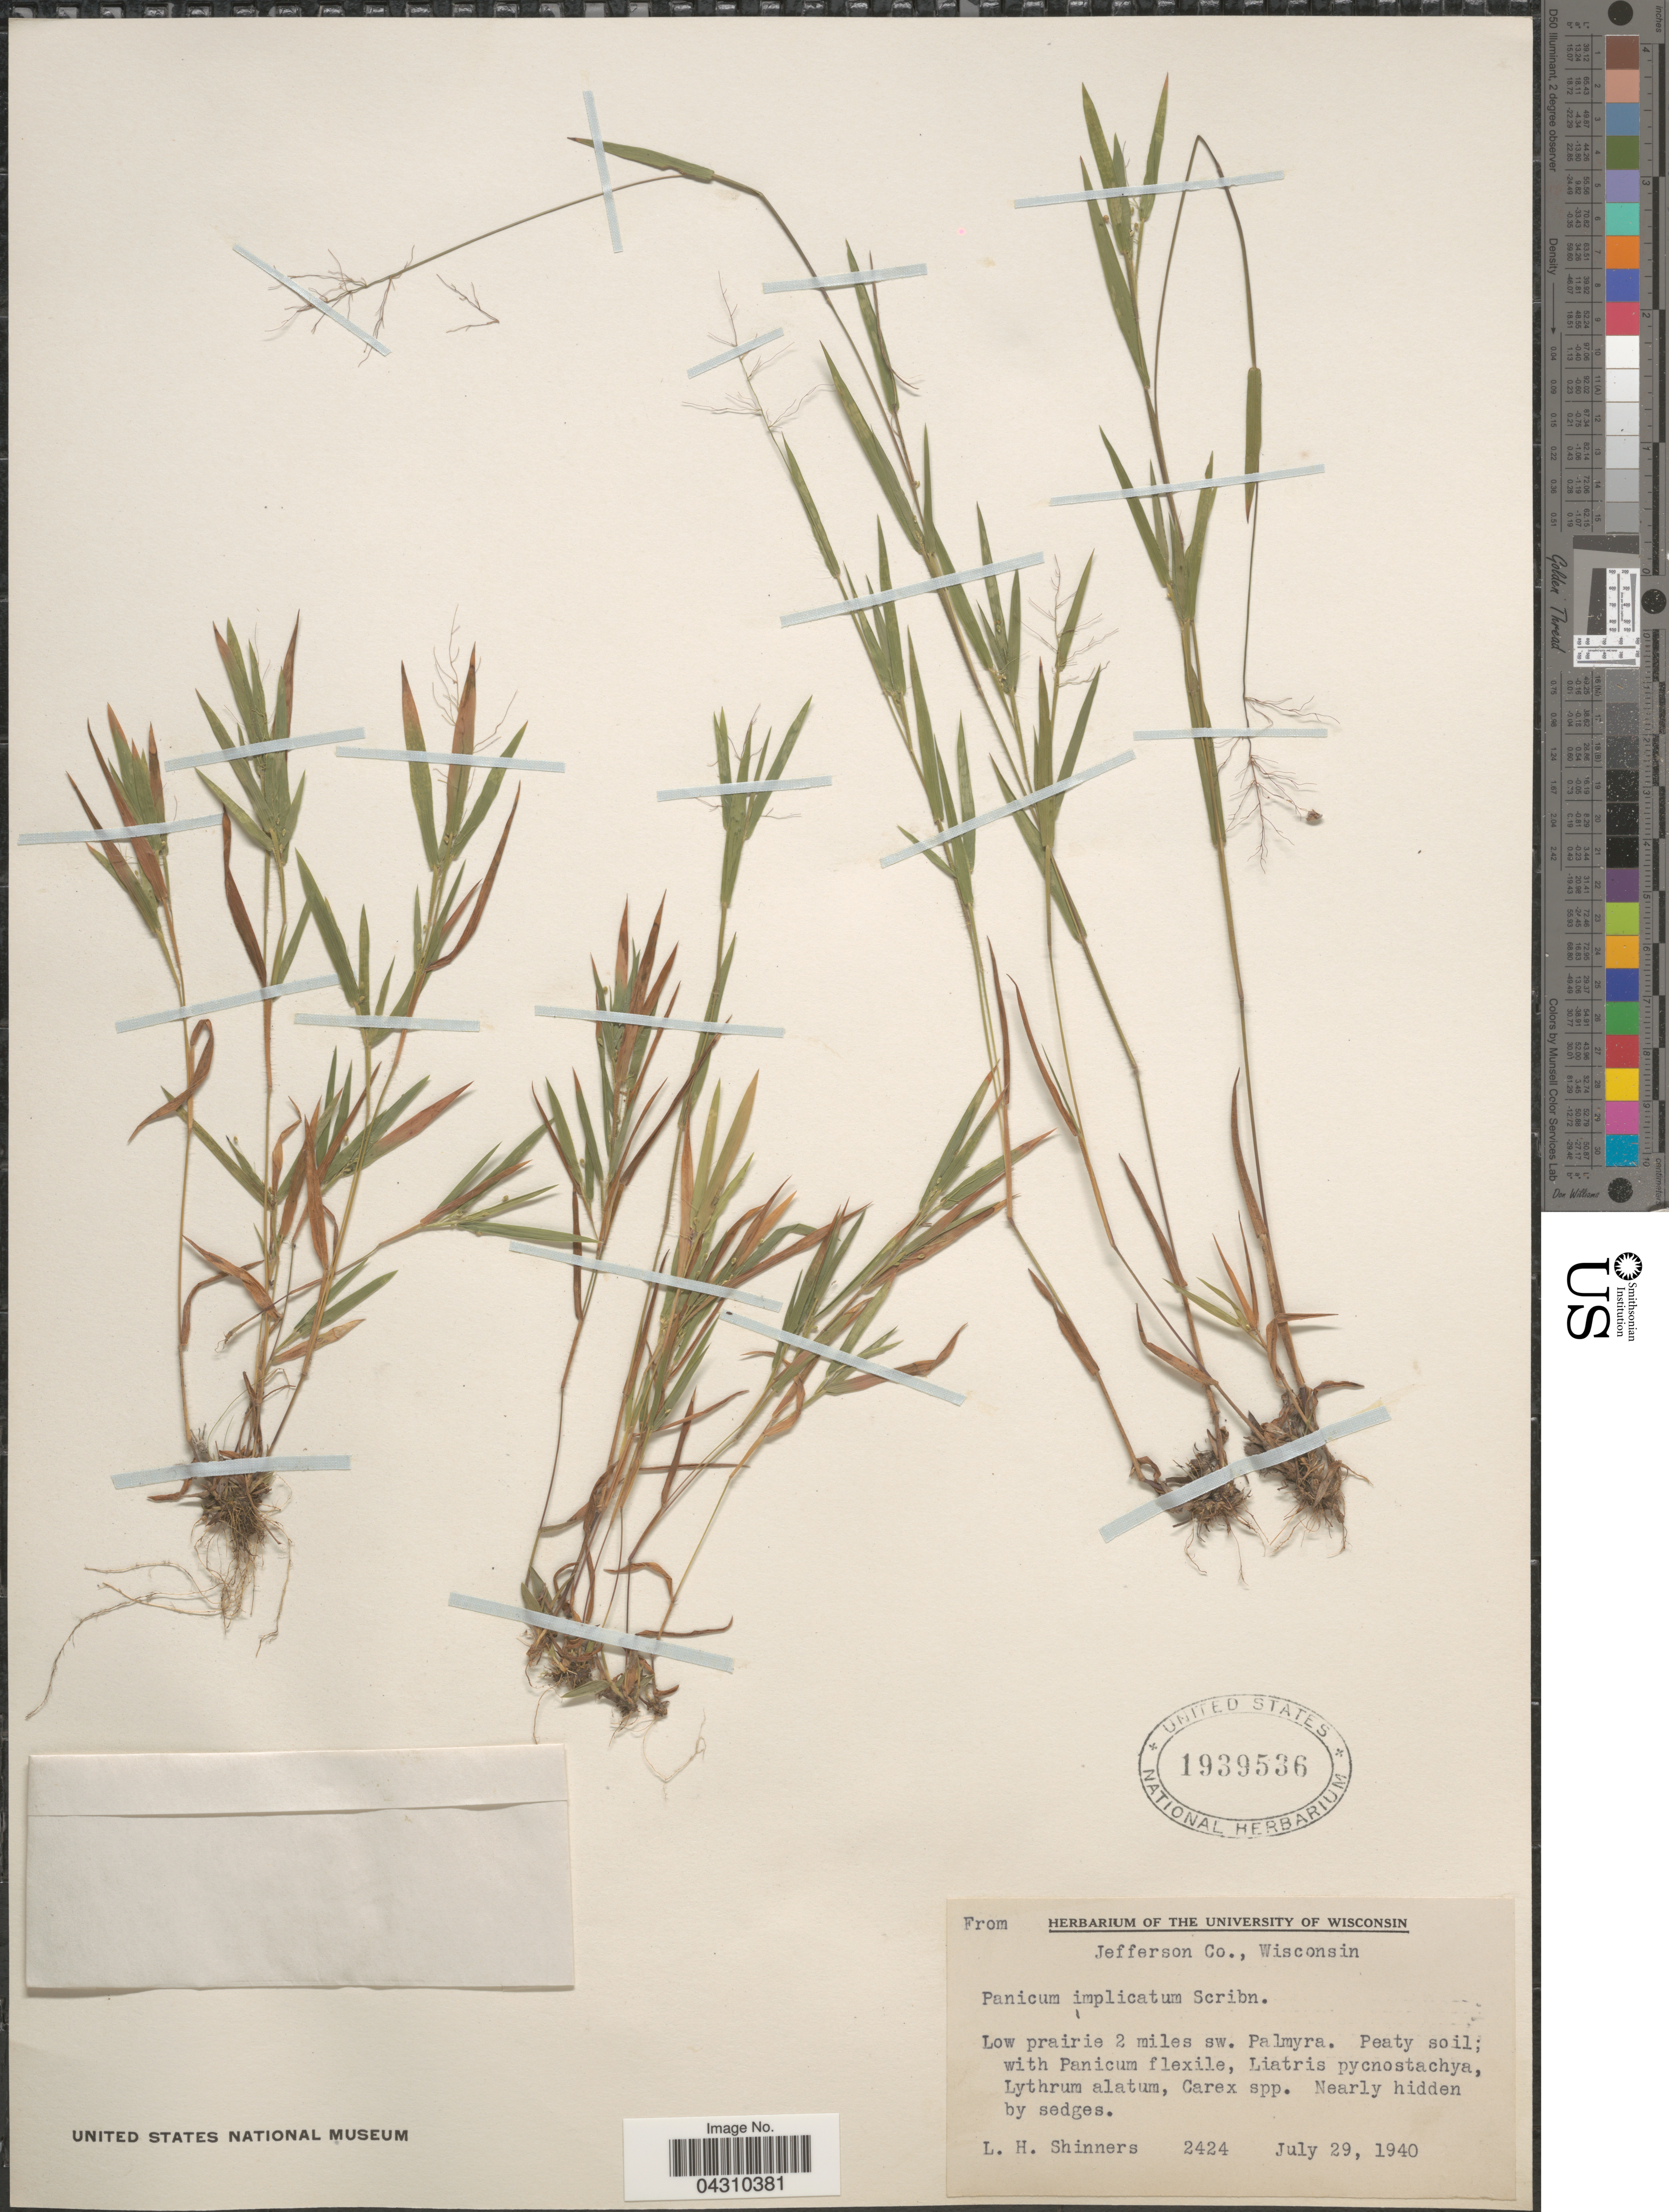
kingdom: Plantae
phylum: Tracheophyta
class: Liliopsida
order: Poales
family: Poaceae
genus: Dichanthelium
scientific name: Dichanthelium acuminatum var. acuminatum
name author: (Sw.) Gould & C.A. Clark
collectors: L. H. Shinners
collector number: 2424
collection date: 1940-07-29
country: United States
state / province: Wisconsin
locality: Jefferson Co. Low prairie 2 miles sw. Palmyra.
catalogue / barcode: US 1939536